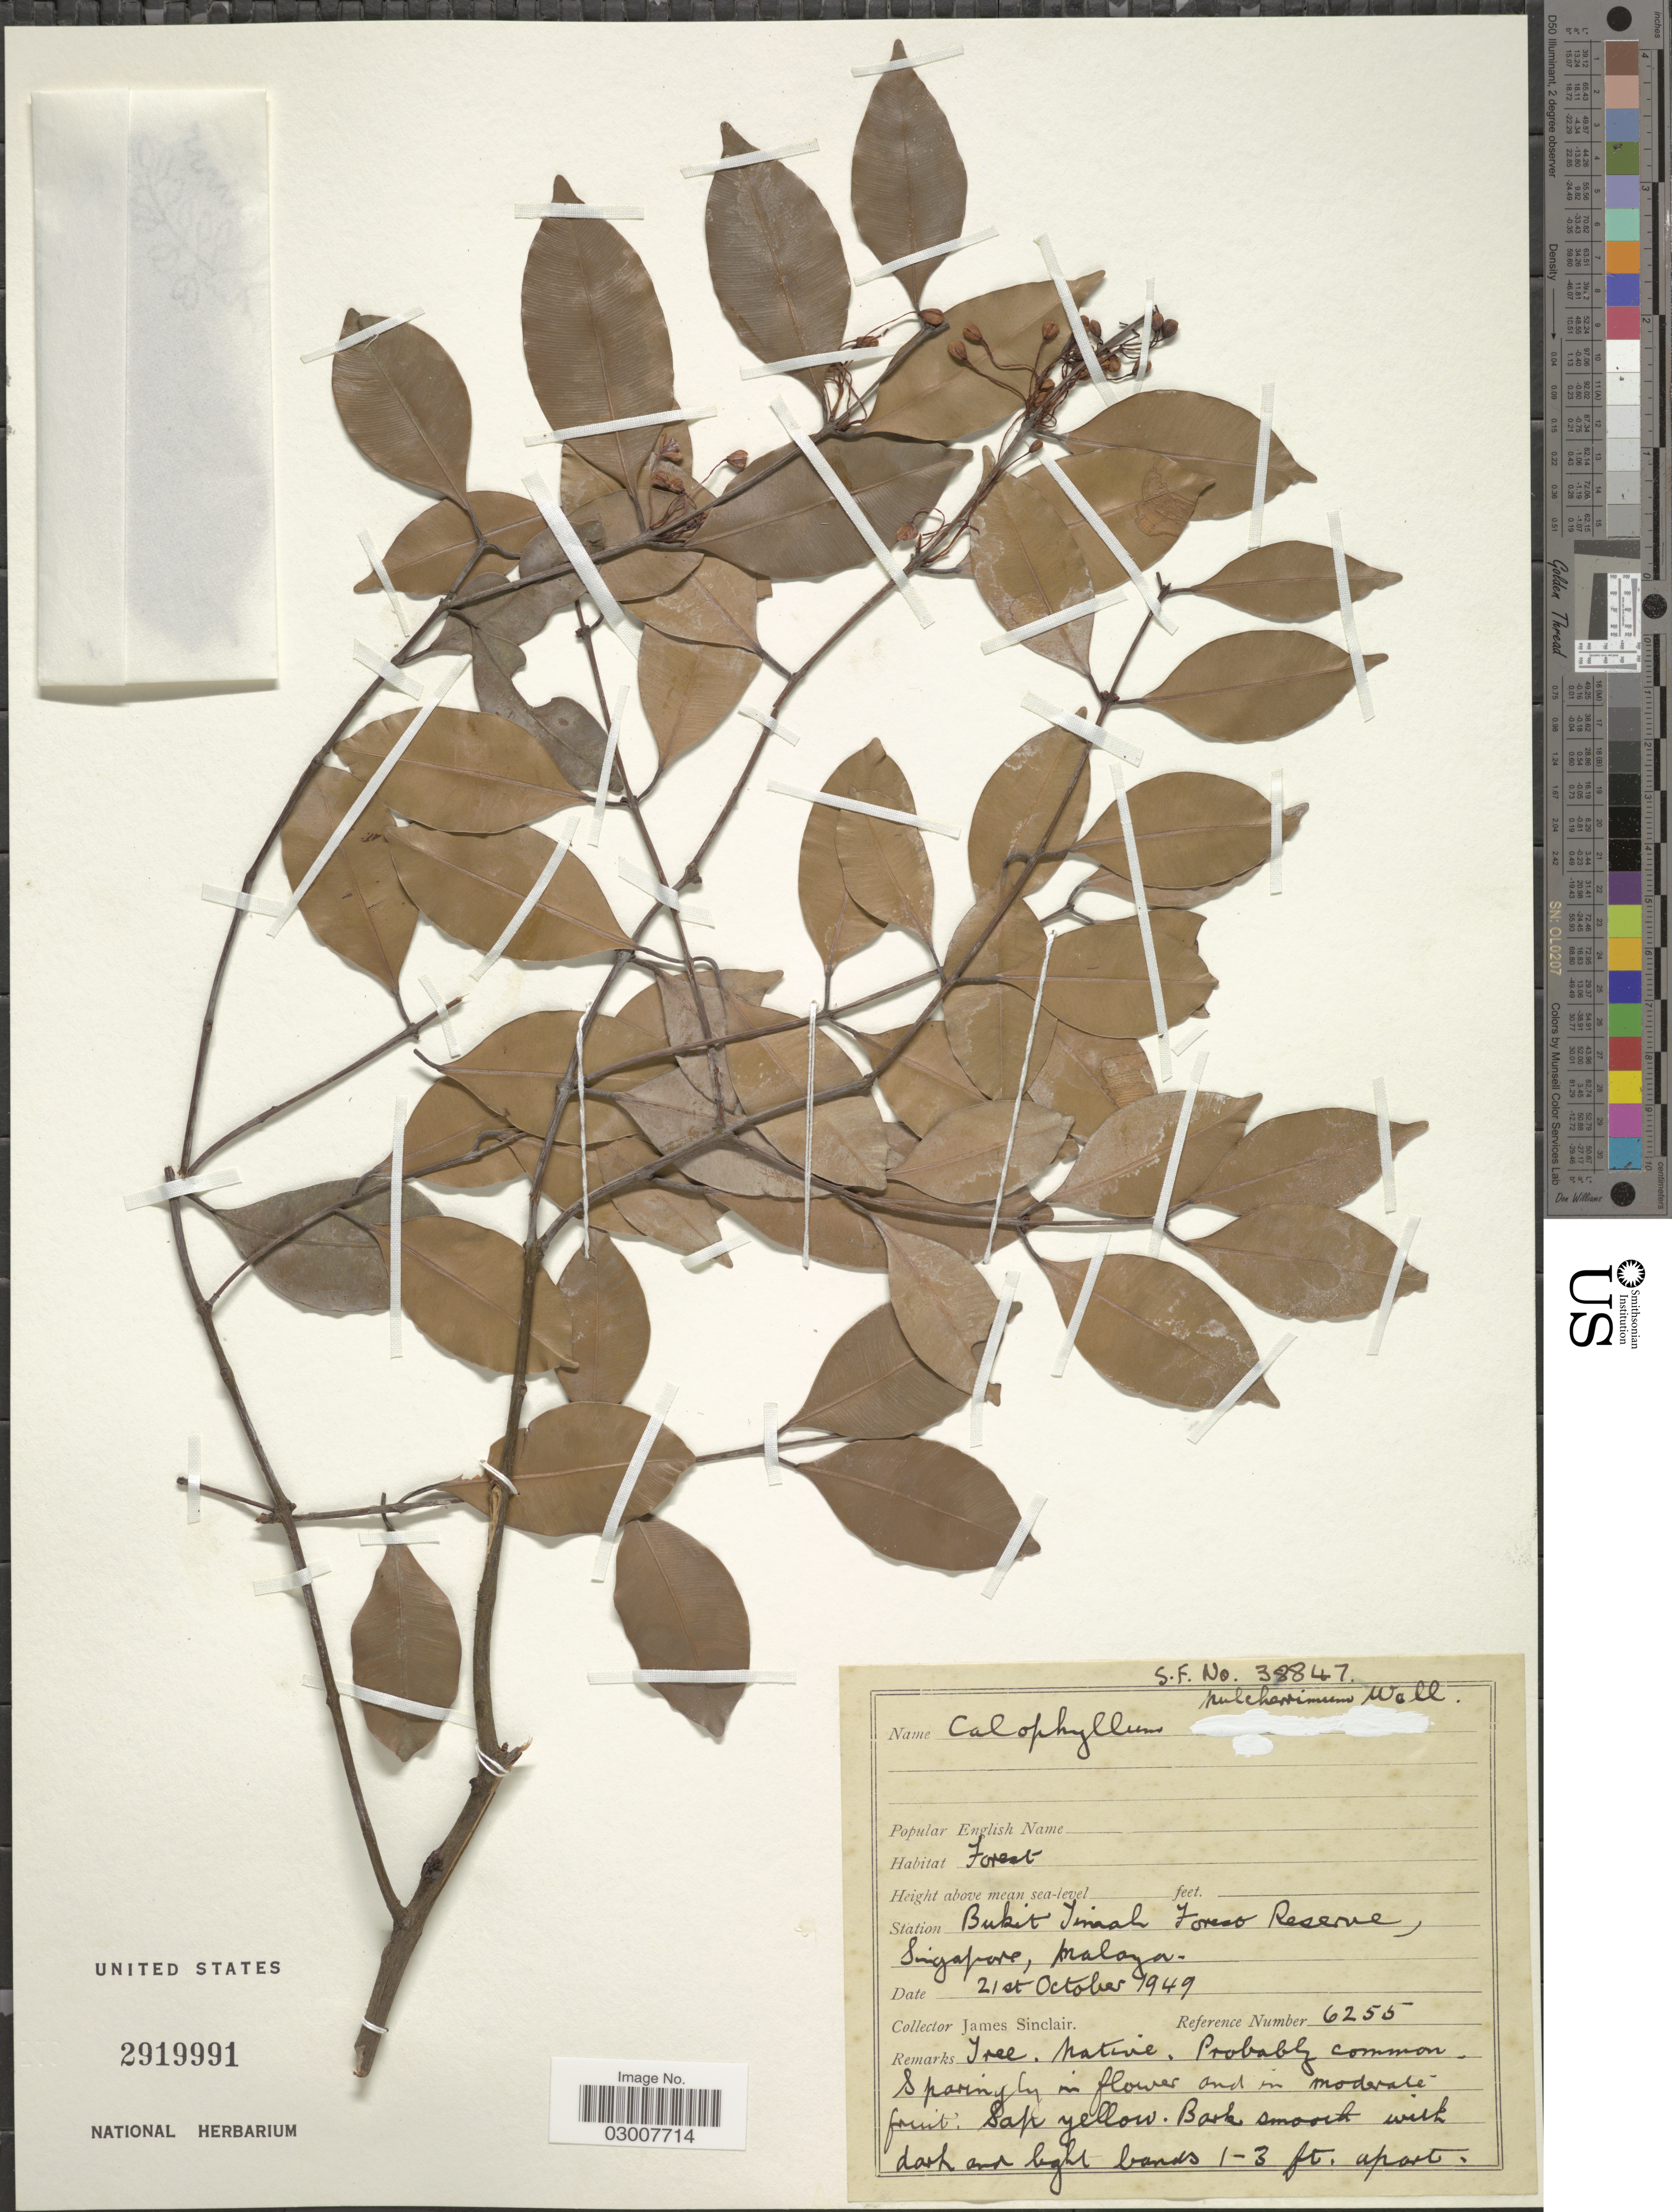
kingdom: Plantae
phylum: Tracheophyta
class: Magnoliopsida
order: Malpighiales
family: Calophyllaceae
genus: Calophyllum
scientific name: Calophyllum pulcherrimum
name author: Wall. ex Choisy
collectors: J. Sinclair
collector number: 6255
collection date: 1949-10-21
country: Singapore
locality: Station Bukit Timah Forest Reserve, Malaya.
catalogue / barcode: US 2919991